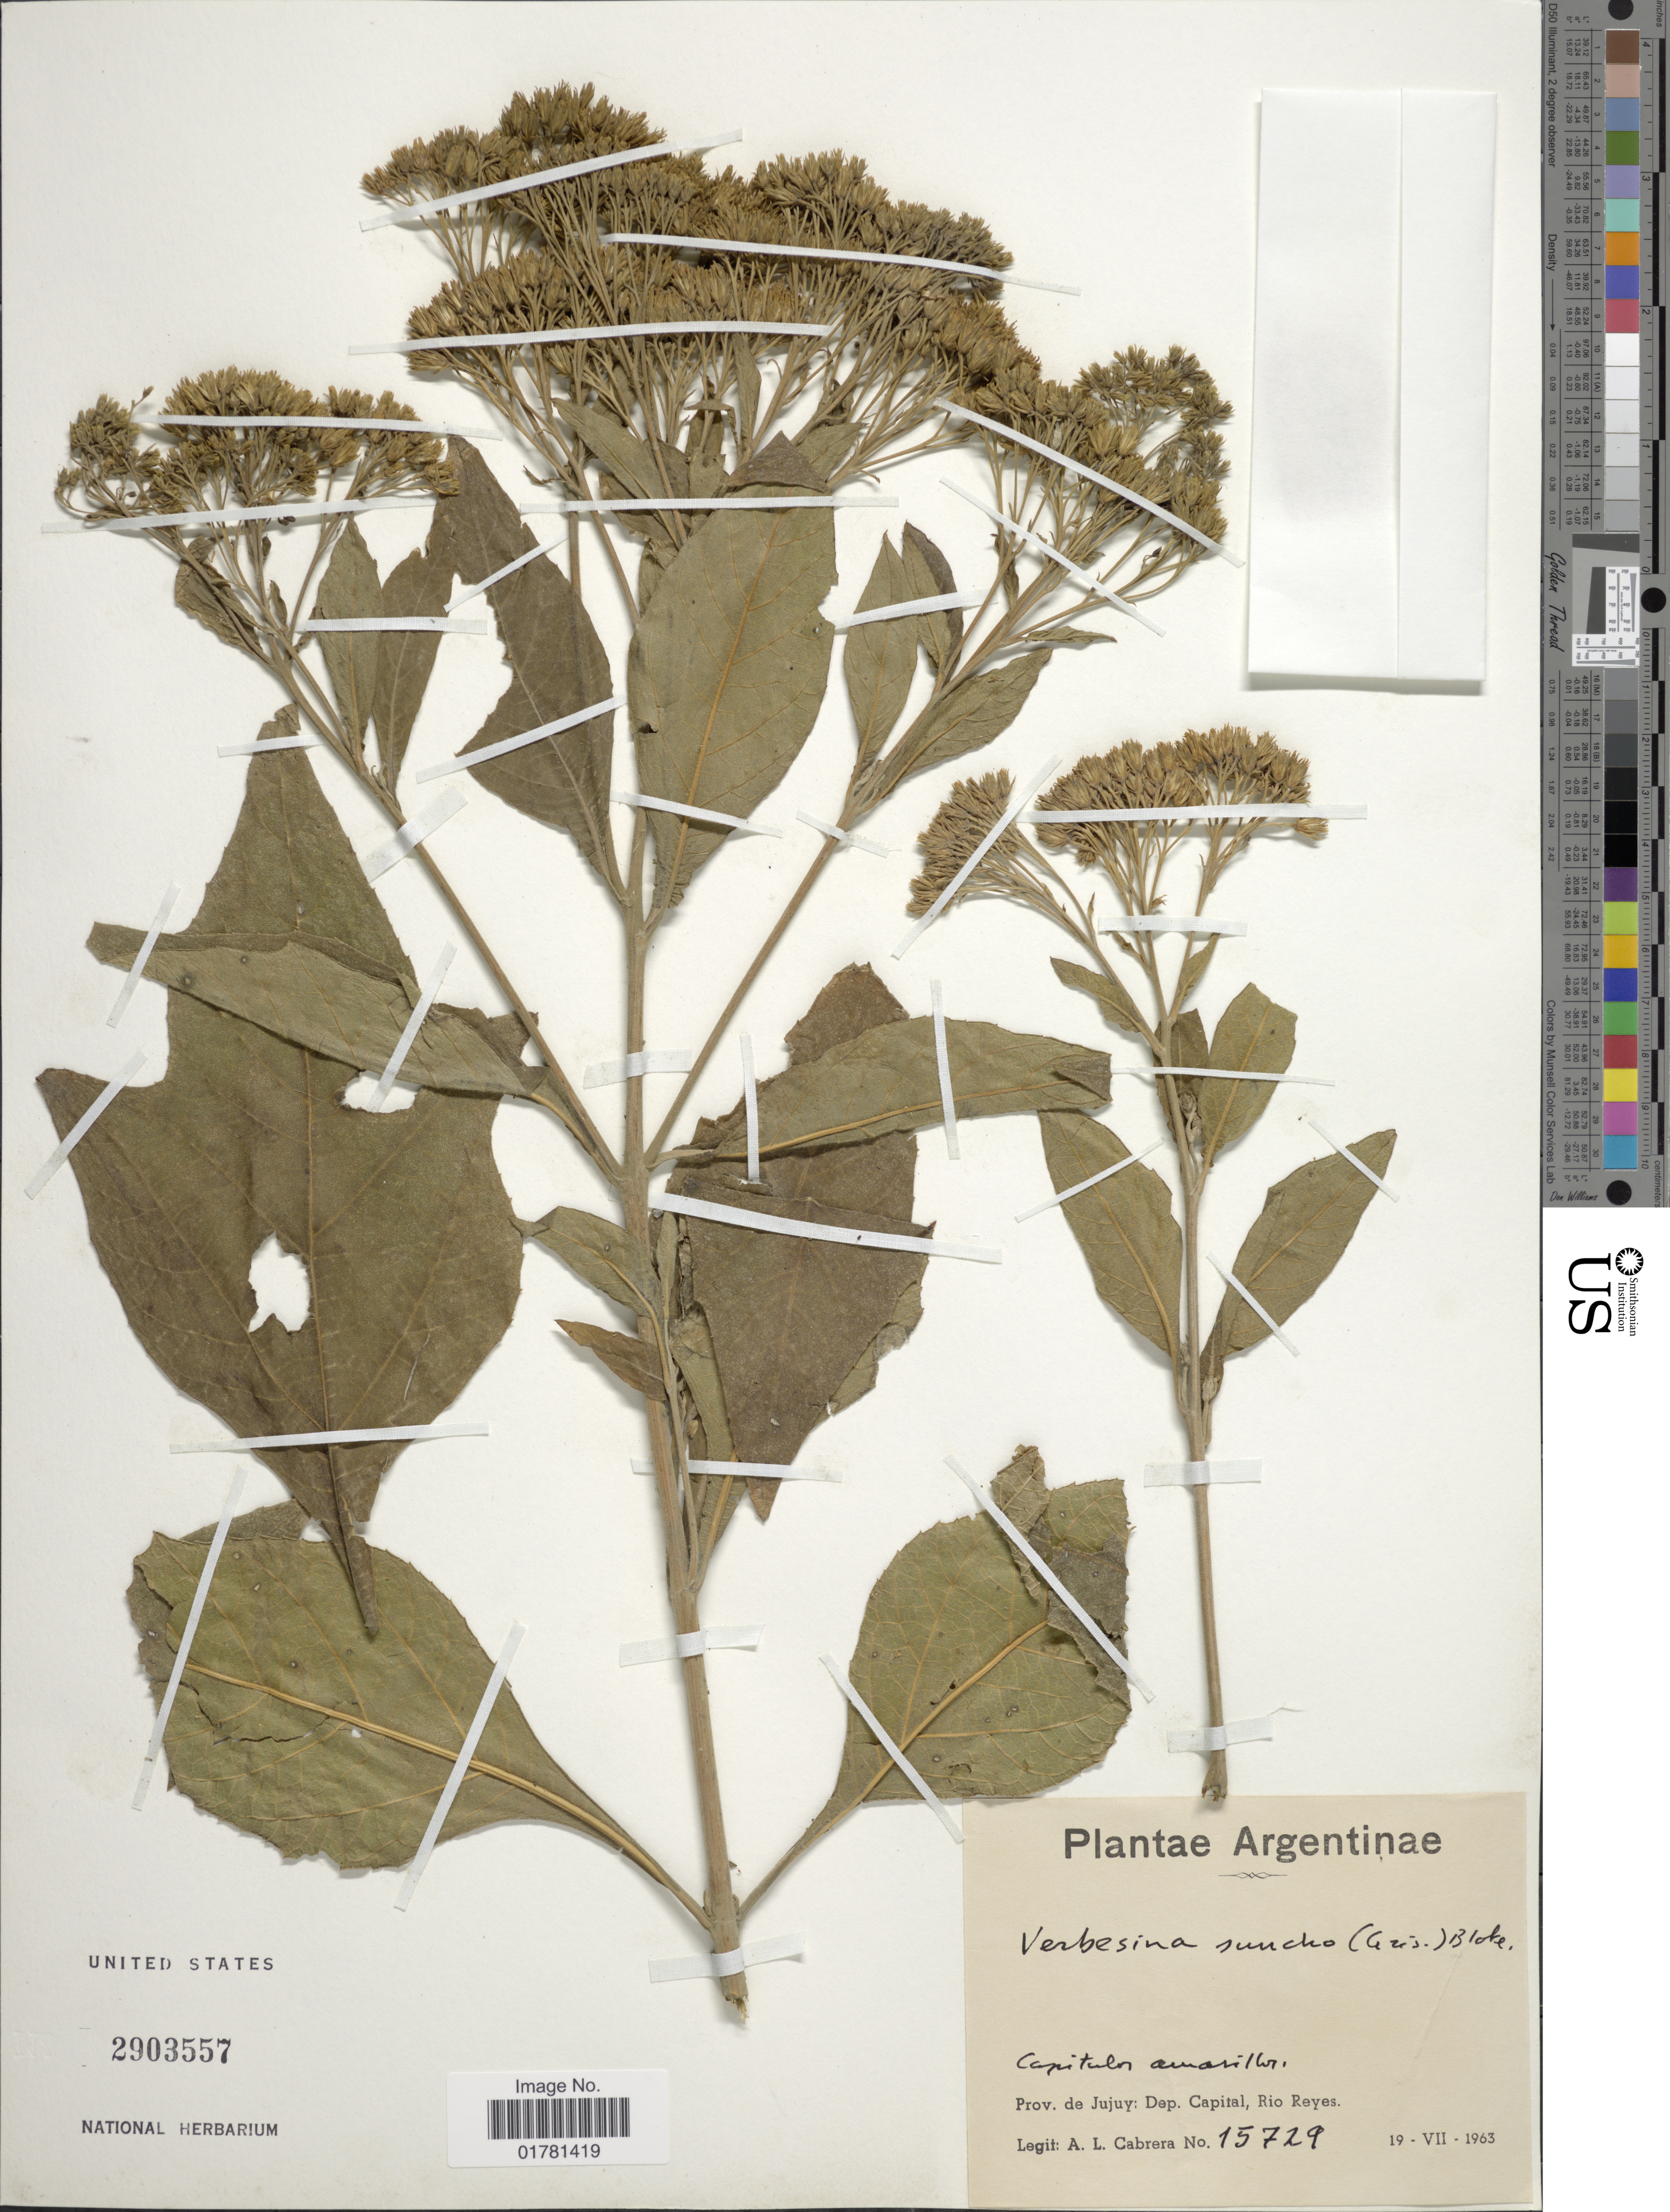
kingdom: Plantae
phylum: Tracheophyta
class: Magnoliopsida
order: Asterales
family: Asteraceae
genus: Verbesina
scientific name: Verbesina suncho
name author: (Griseb.) S.F. Blake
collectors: A. L. Cabrera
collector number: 15729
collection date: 1963-07-19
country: Argentina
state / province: Jujuy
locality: Dep. Capital, Rio Reyes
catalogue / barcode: US 2903557